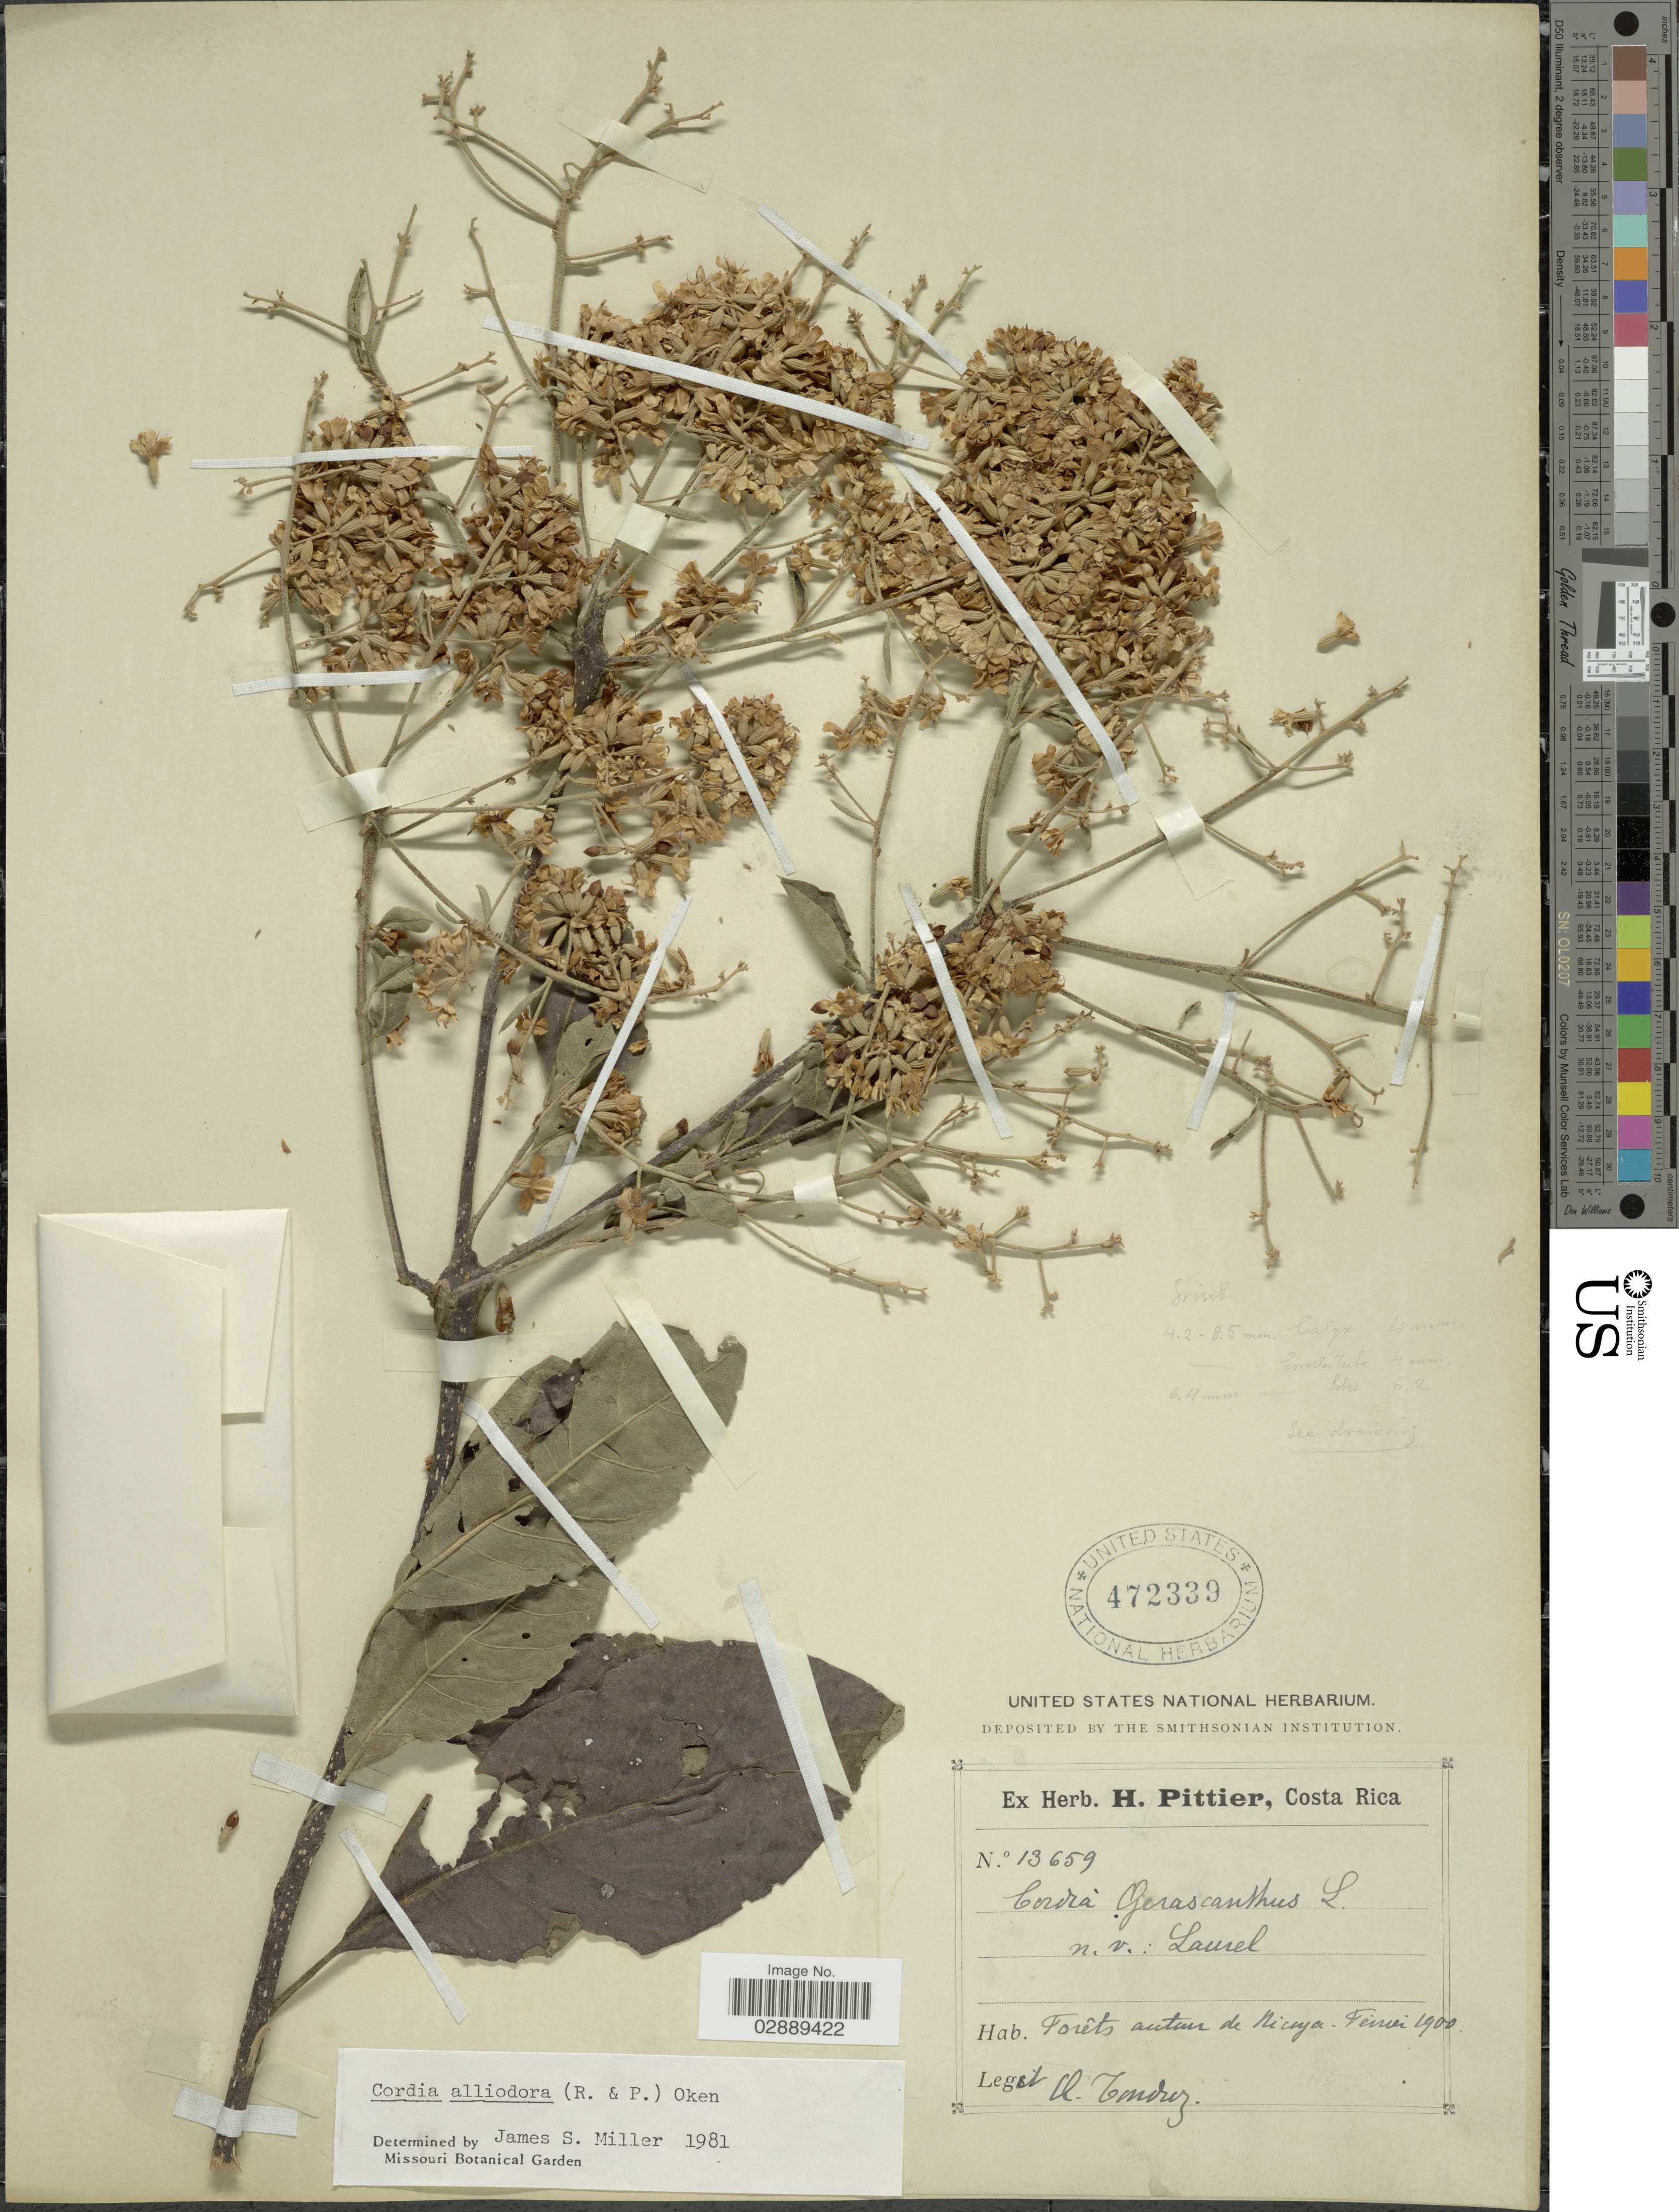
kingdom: Plantae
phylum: Tracheophyta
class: Magnoliopsida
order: Boraginales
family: Cordiaceae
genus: Cordia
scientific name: Cordia alliodora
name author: (Ruiz & Pav.) Oken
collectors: A. Tonduz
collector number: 13659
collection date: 1900-02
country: Costa Rica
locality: Forêts autur de Nicoya.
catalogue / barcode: US 472339